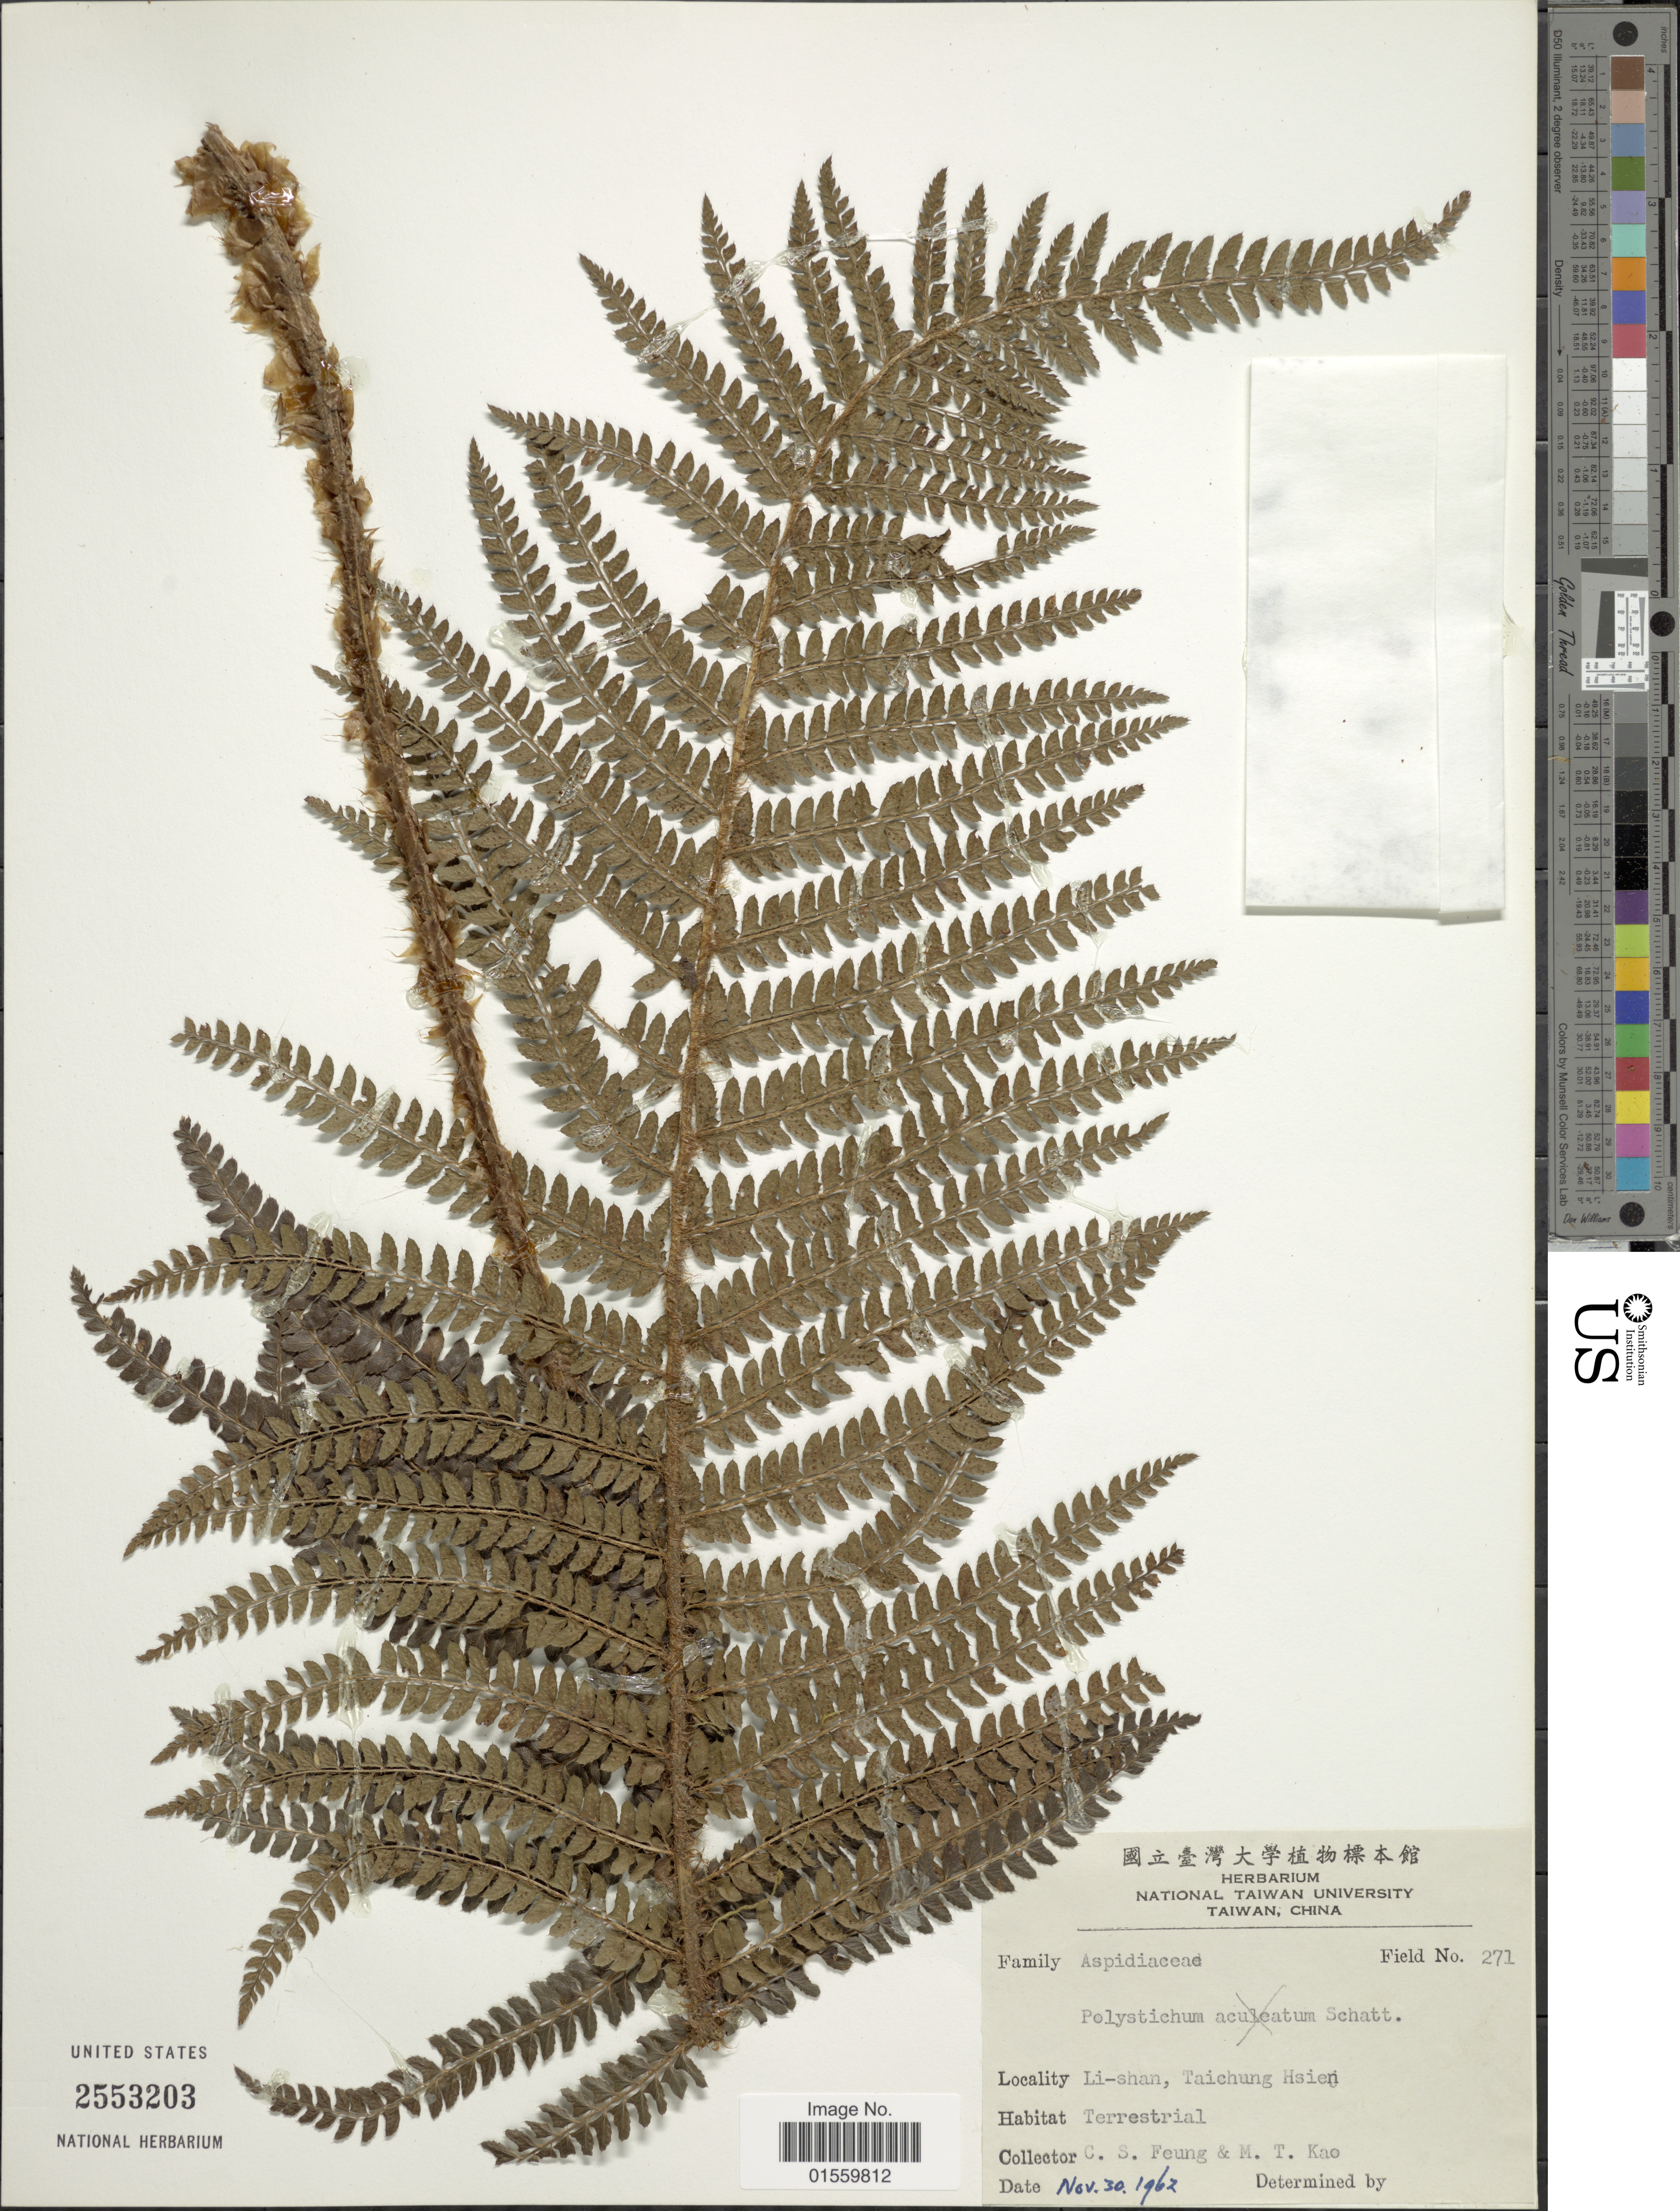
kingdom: Plantae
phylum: Tracheophyta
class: Polypodiopsida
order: Polypodiales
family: Dryopteridaceae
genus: Polystichum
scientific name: Polystichum sp.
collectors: C. Feung & M. T. Kao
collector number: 271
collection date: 1962-11-30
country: Taiwan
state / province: Taichung City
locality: Li-shan, Taichung Hsien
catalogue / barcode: US 2553203